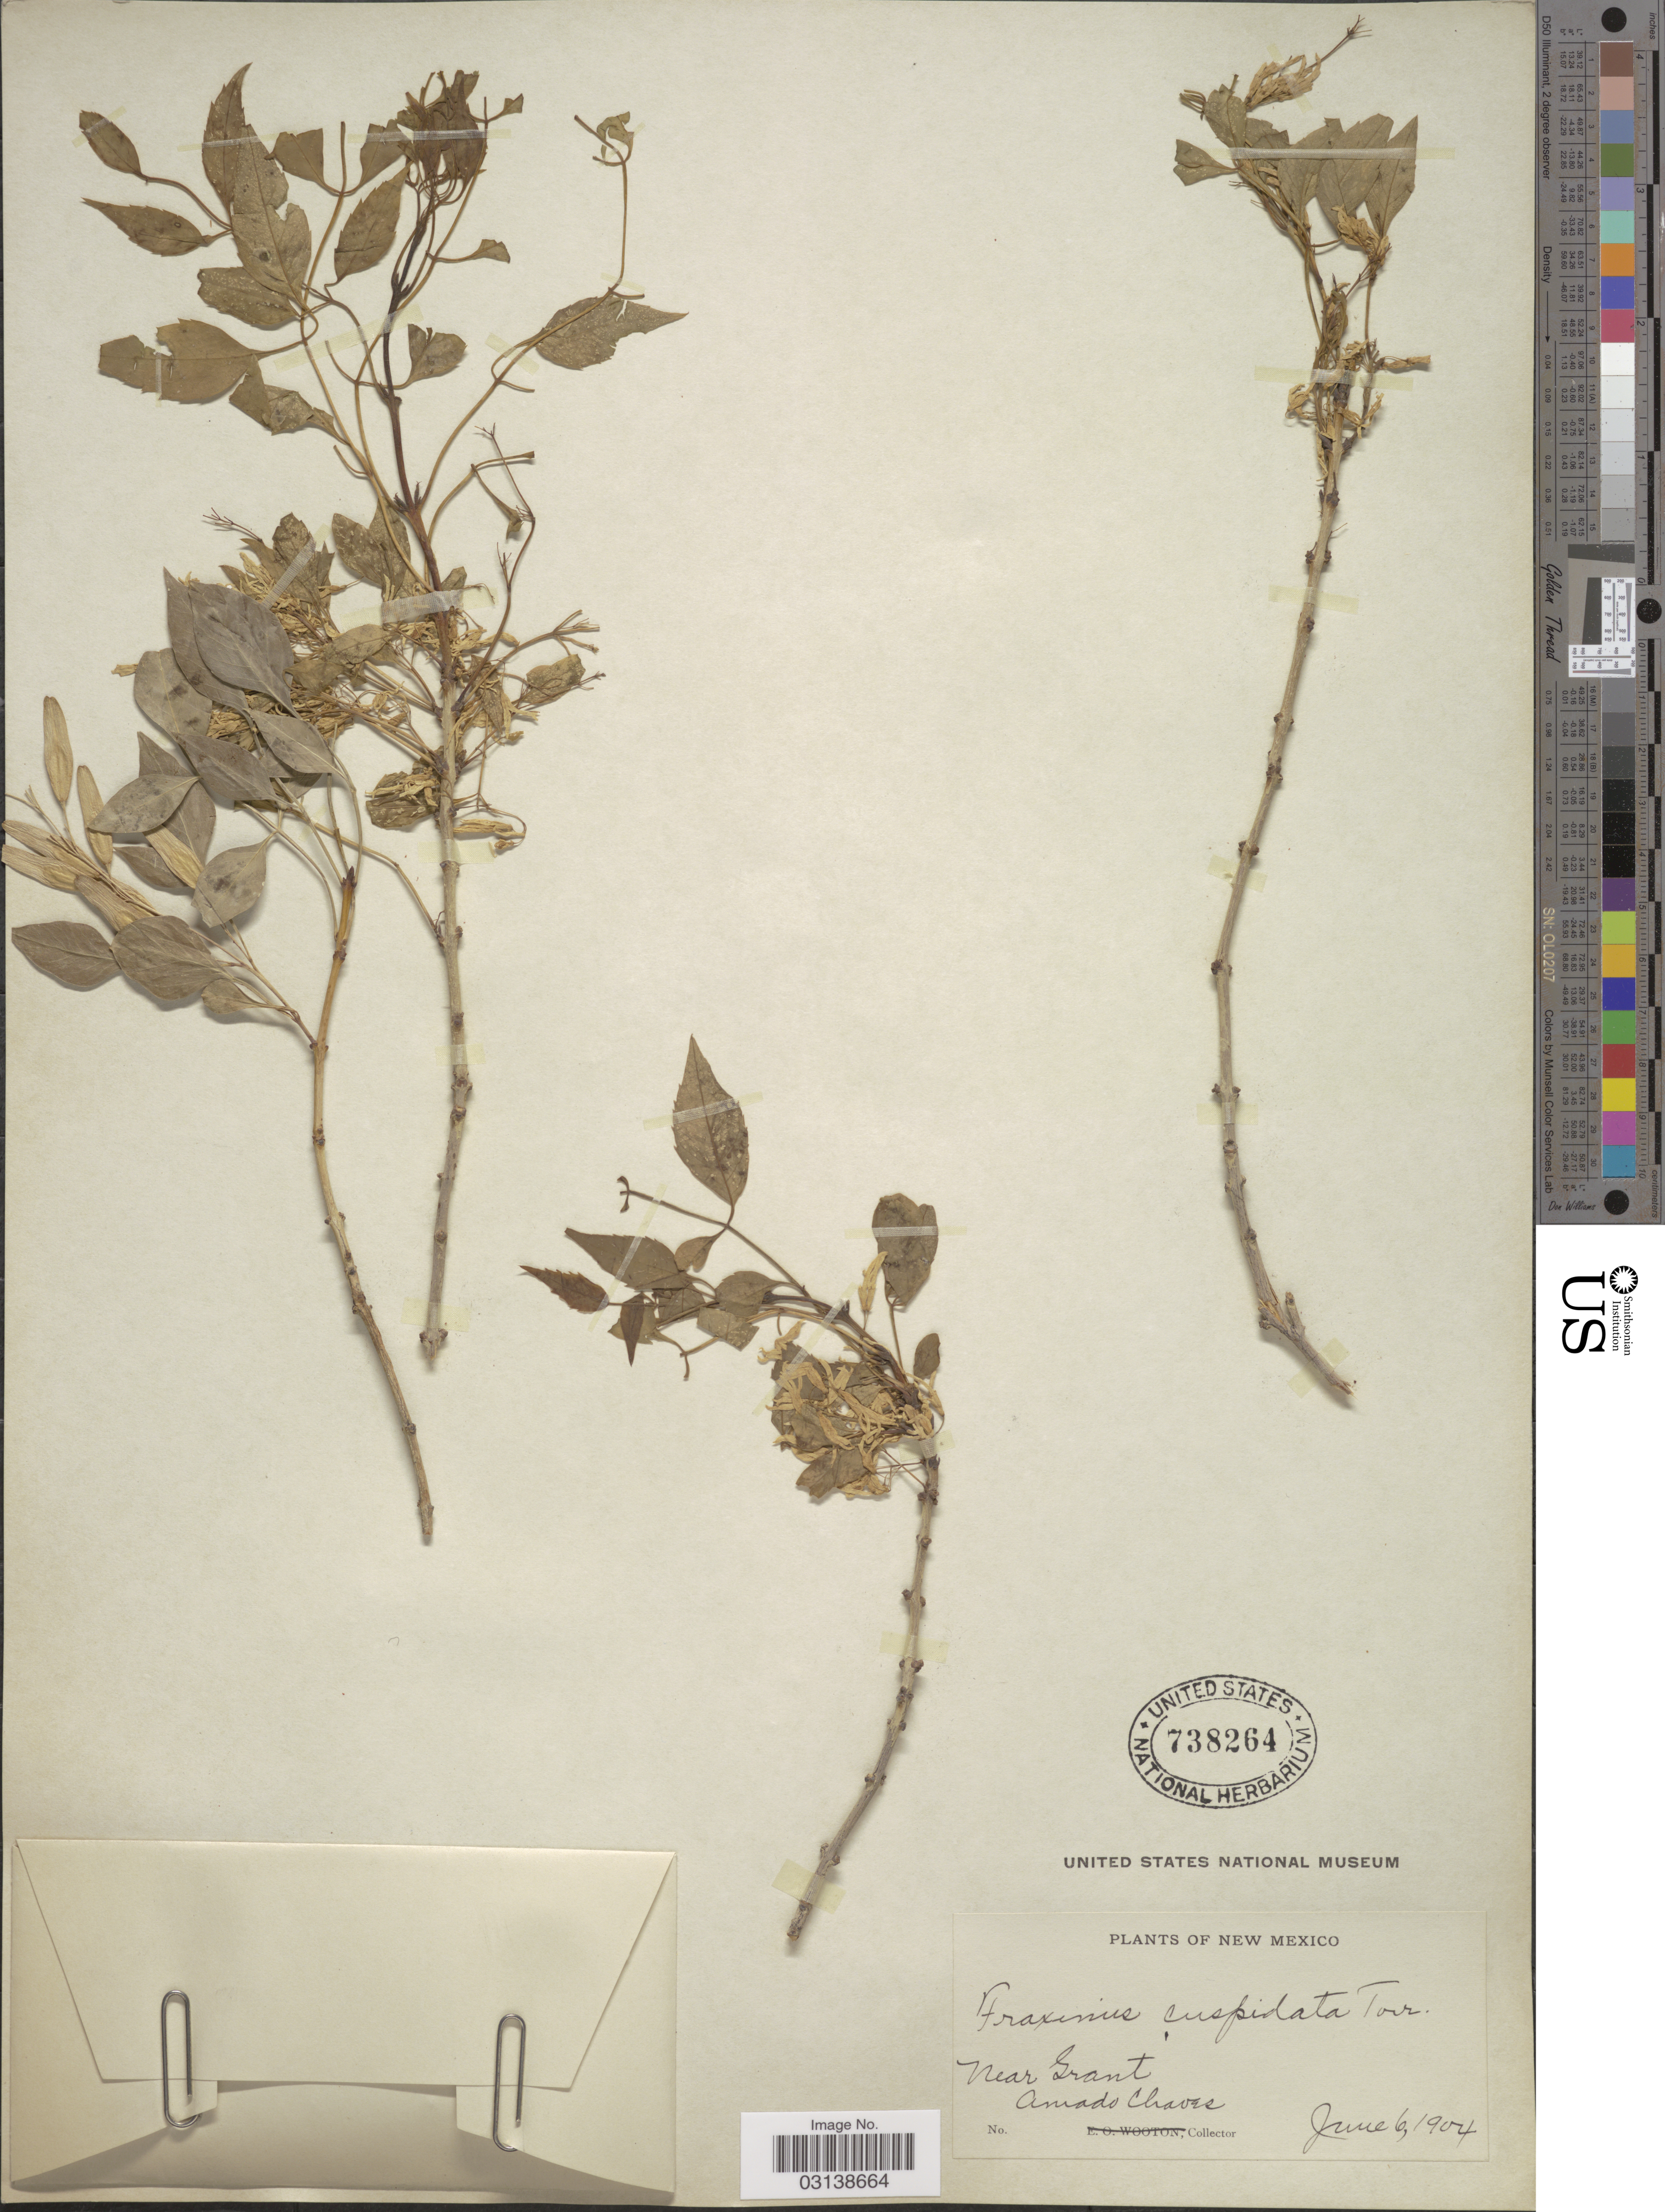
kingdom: Plantae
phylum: Tracheophyta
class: Magnoliopsida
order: Lamiales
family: Oleaceae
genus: Fraxinus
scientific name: Fraxinus cuspidata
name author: Torr.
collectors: A. Chavez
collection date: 1904-06-06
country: United States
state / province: New Mexico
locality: Near Grant.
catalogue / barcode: US 738264